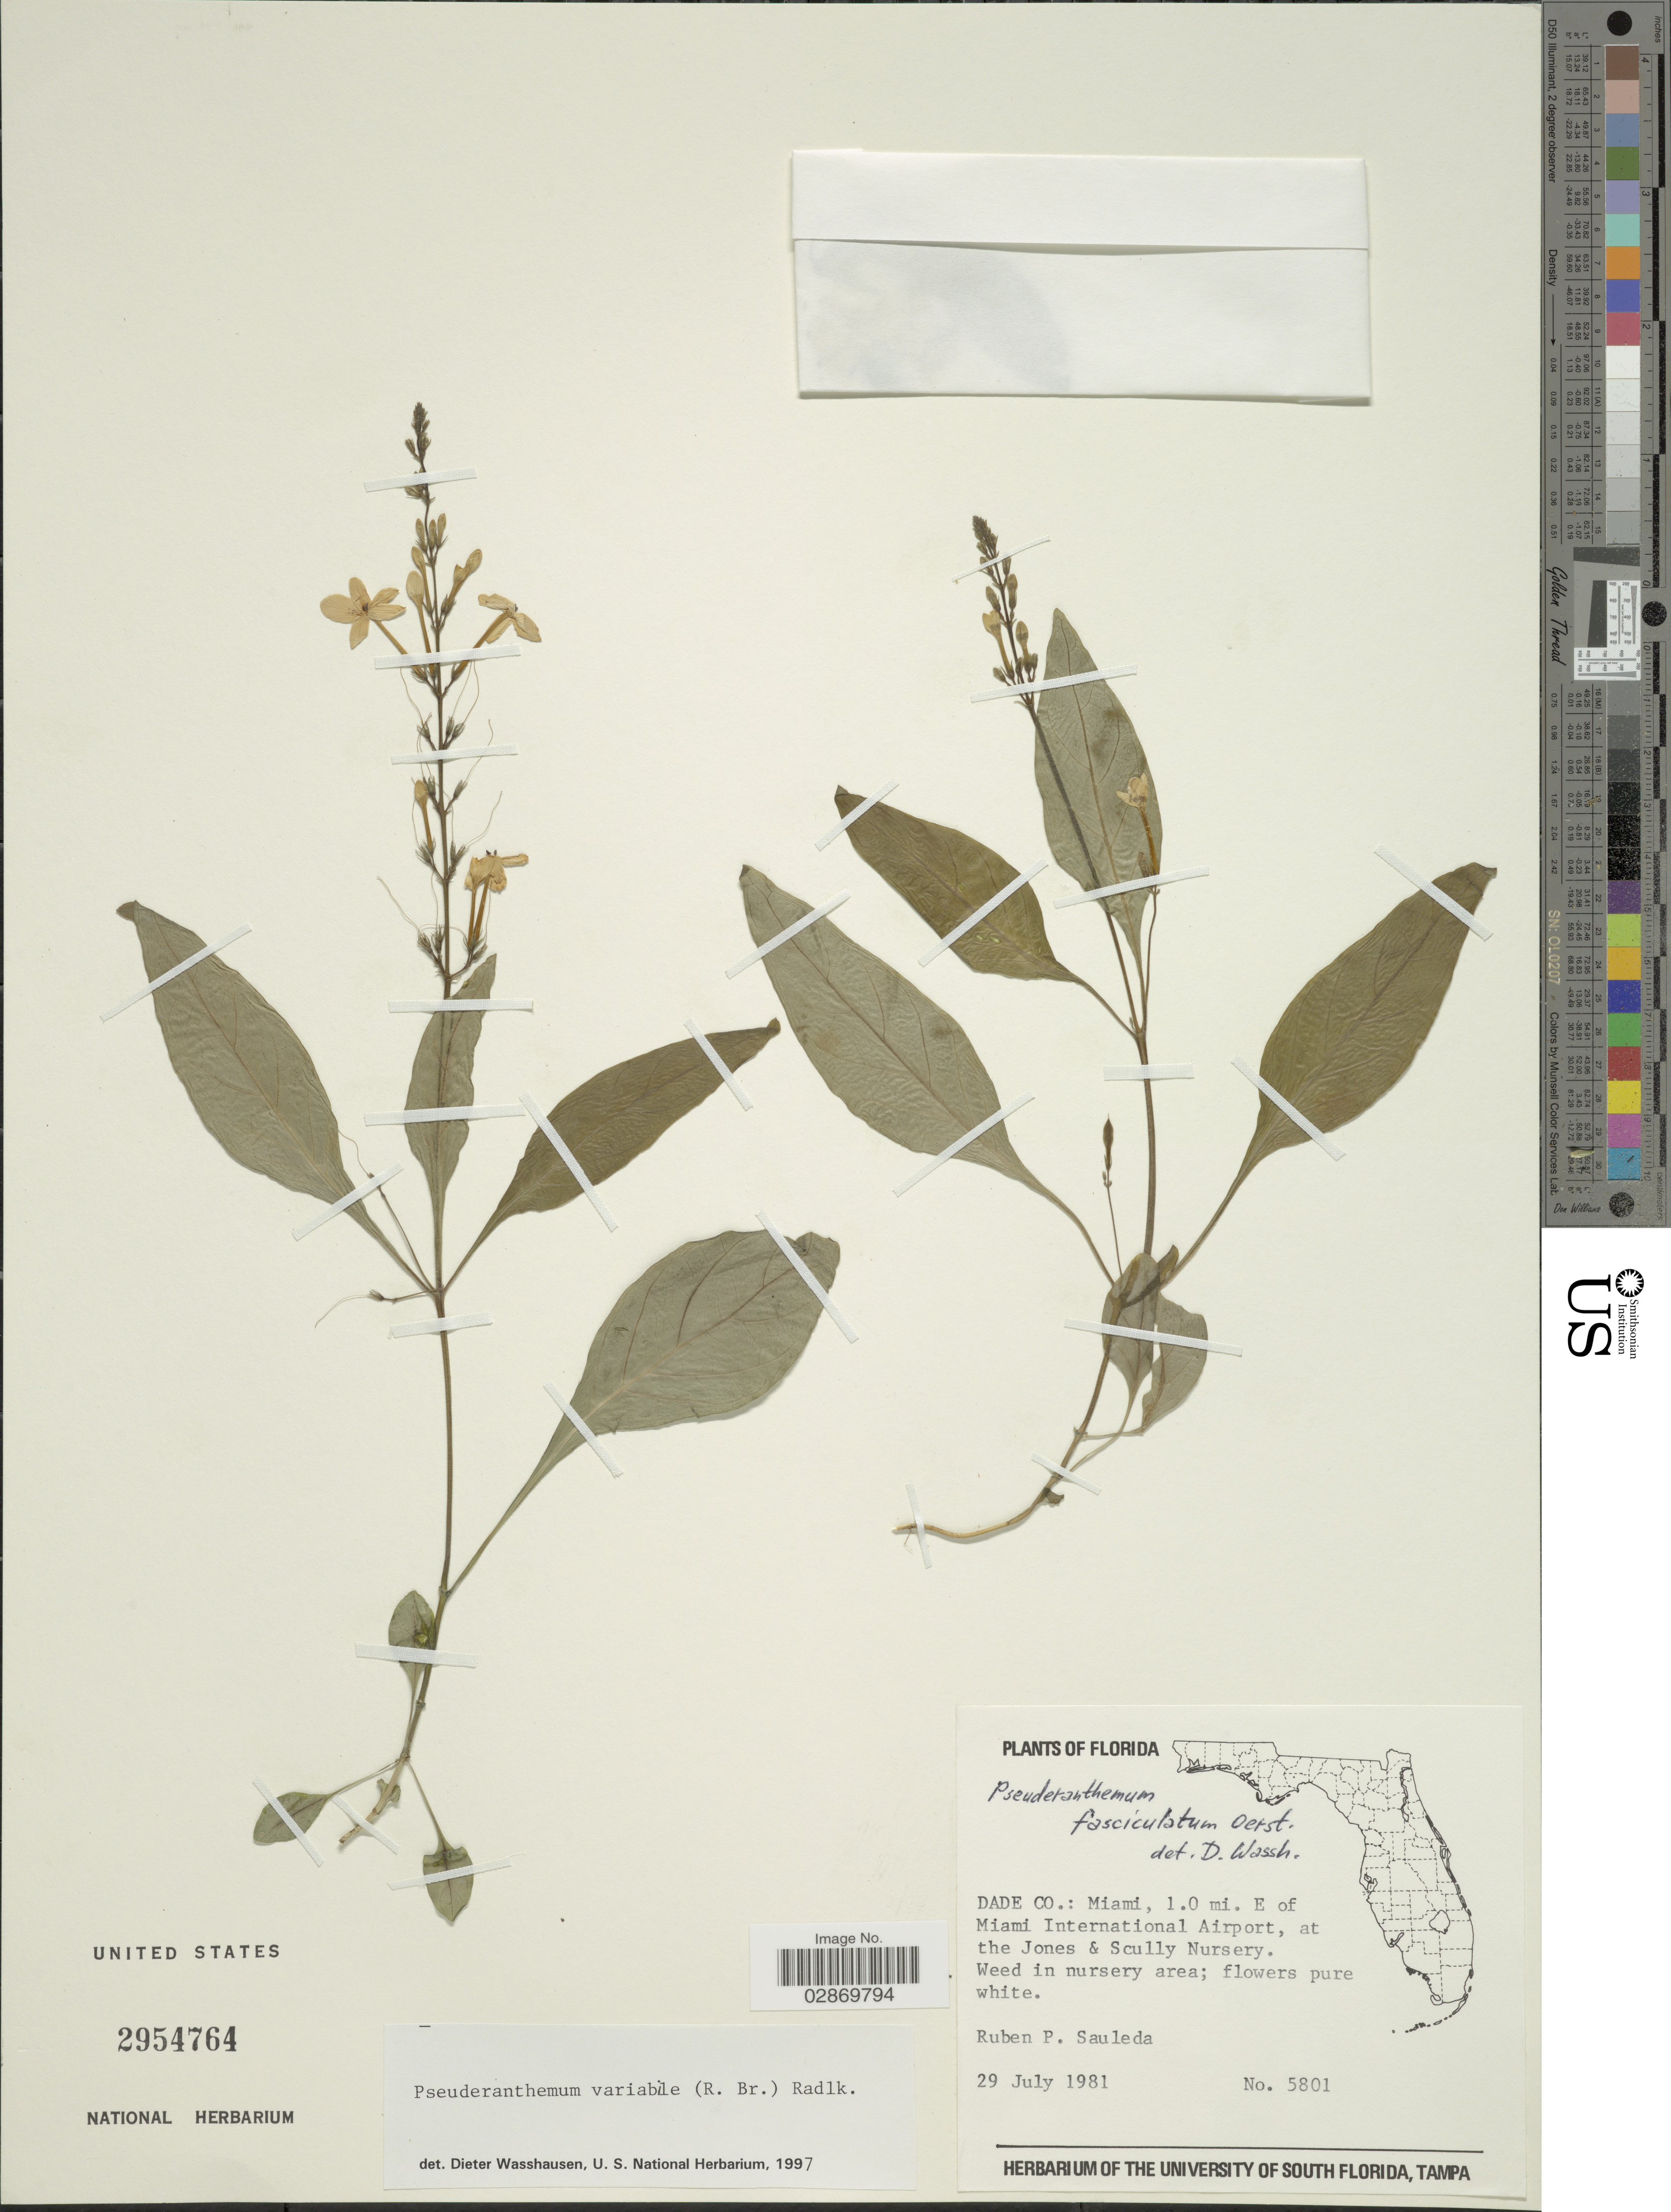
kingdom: Plantae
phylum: Tracheophyta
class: Magnoliopsida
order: Lamiales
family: Acanthaceae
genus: Pseuderanthemum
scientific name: Pseuderanthemum variabile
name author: (R. Br.) Radlk.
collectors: R. Sauleda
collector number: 5801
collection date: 1981-07-29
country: United States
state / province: Florida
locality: Dade Co., Miami, 1.0 mi. E of Miami International Airport, at the Jones & Scully Nursery.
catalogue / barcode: US 2954764